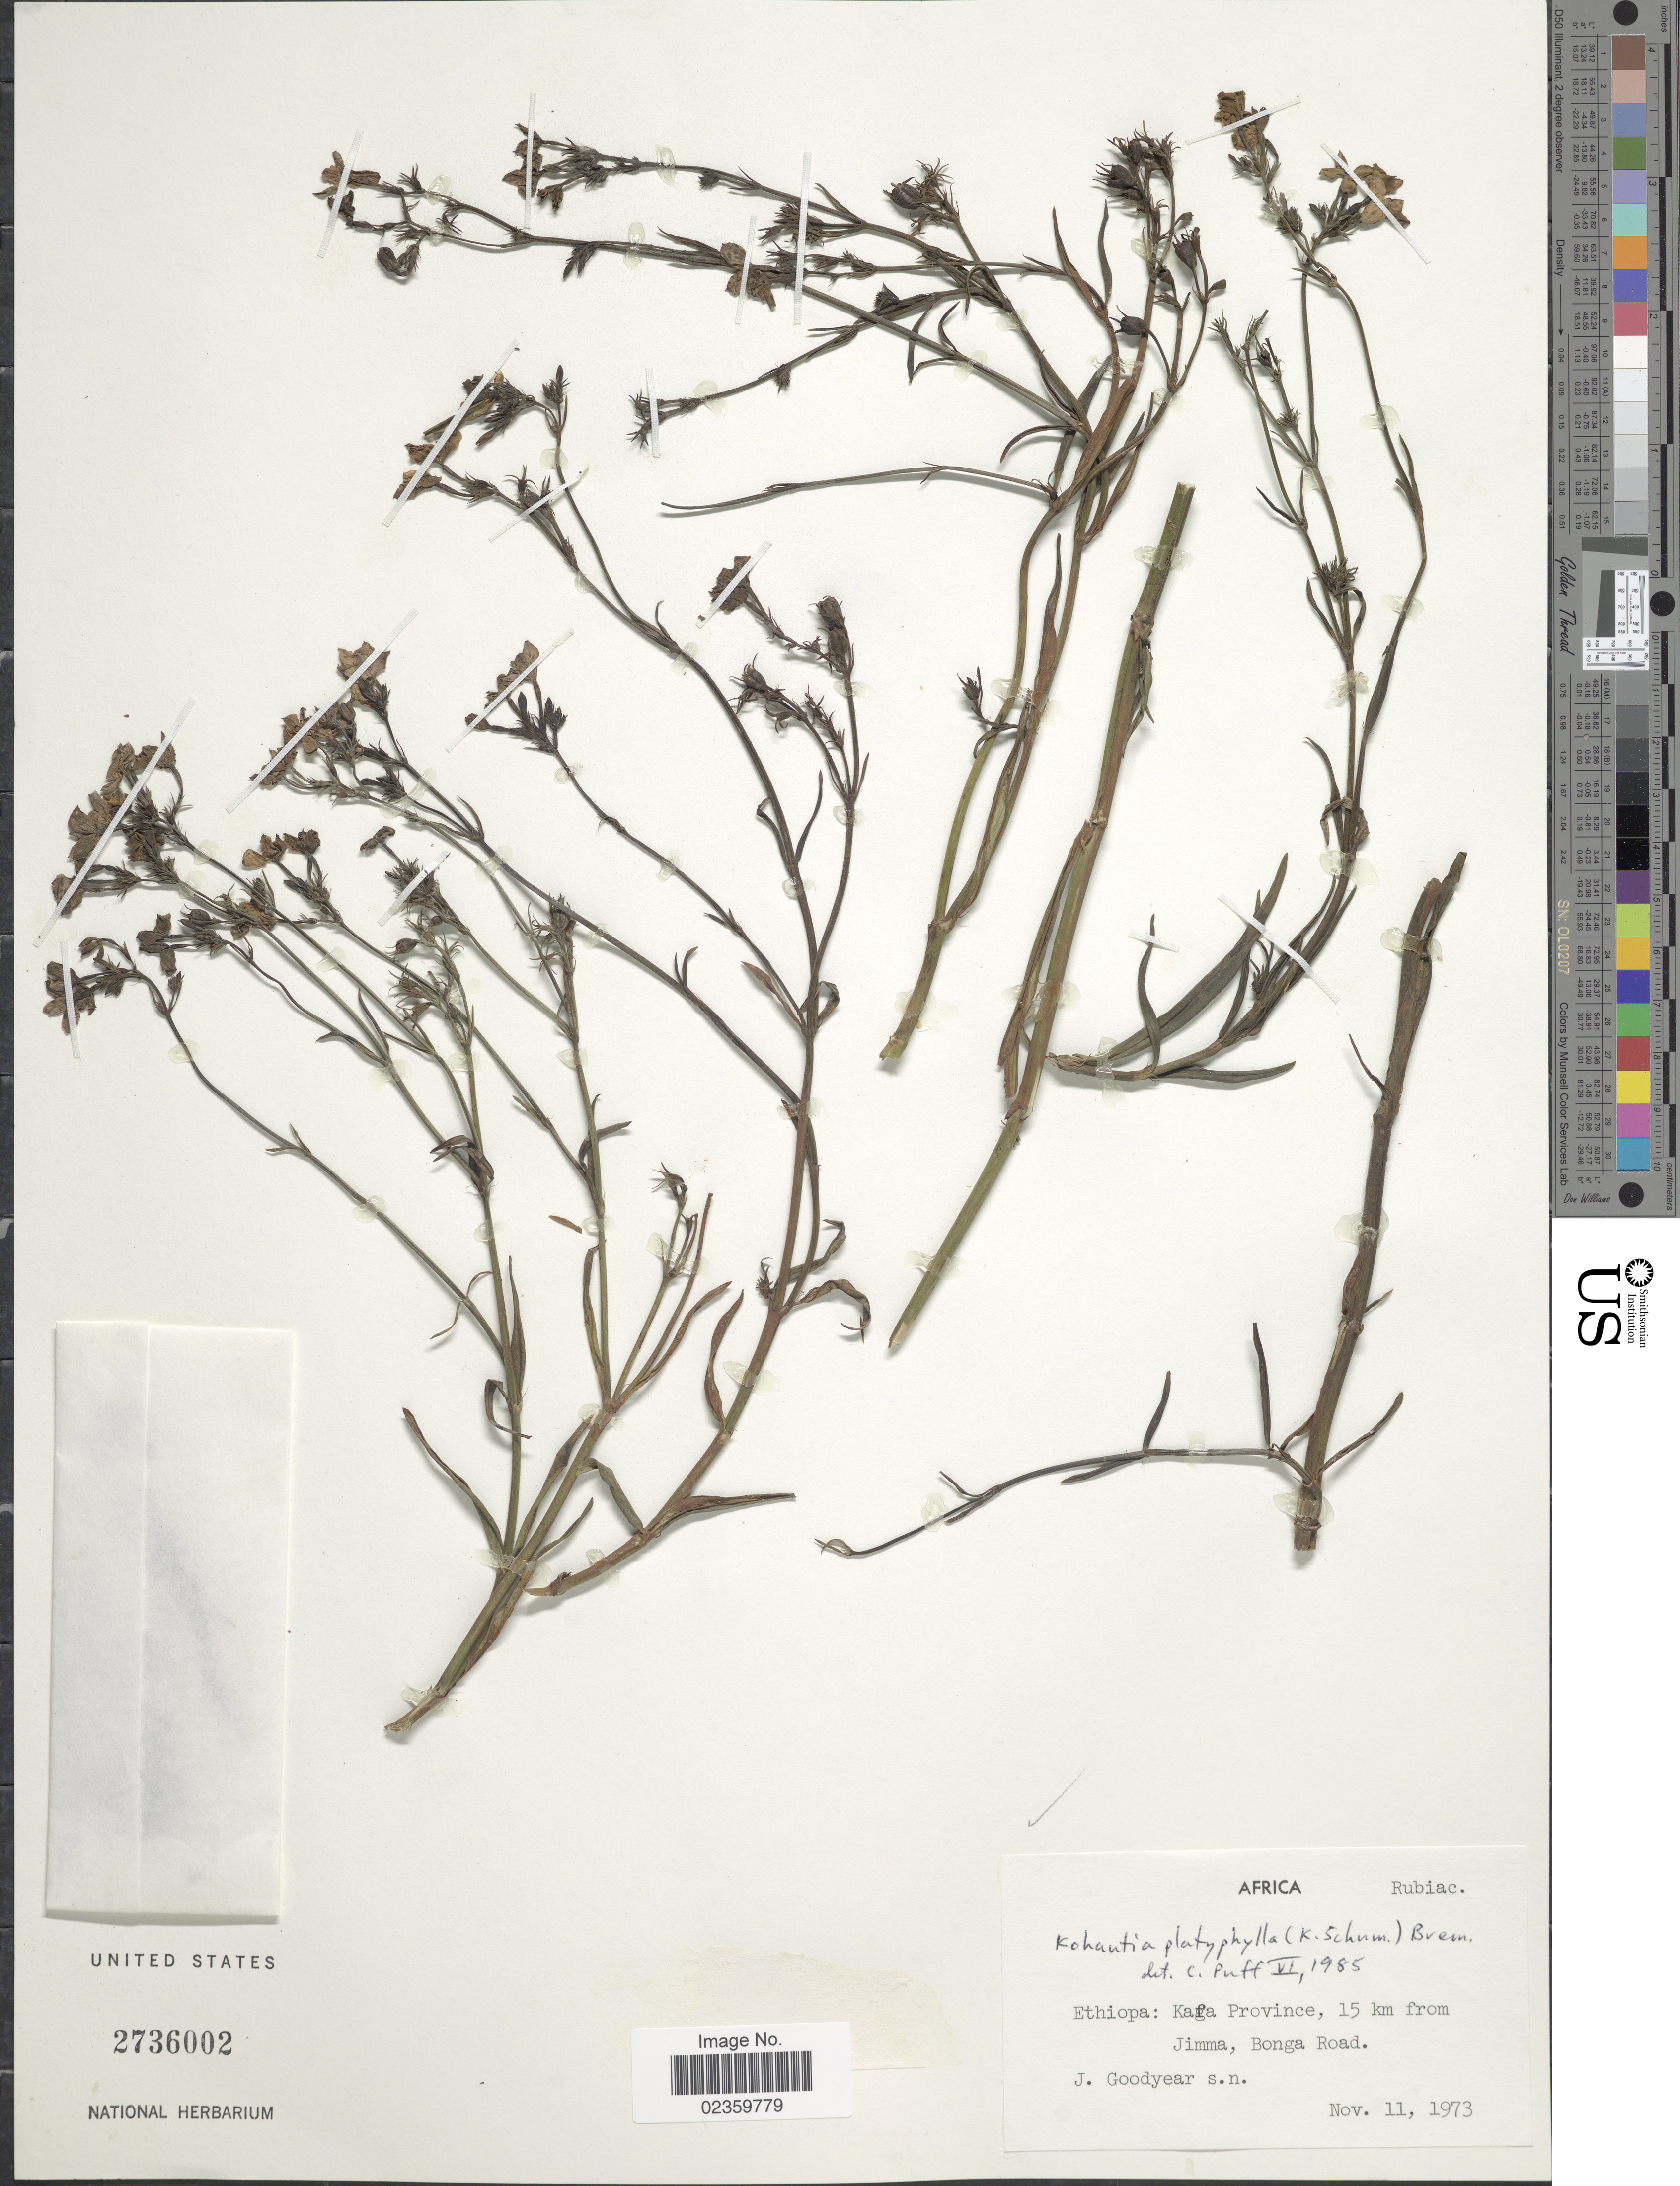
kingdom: Plantae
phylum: Tracheophyta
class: Magnoliopsida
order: Gentianales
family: Rubiaceae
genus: Kohautia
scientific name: Kohautia platyphylla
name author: Bremek.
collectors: J. Goodyear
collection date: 1973-11-11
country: Ethiopia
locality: Kafa Province, 15 km from Jimma, Bonga Road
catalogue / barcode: US 2736002